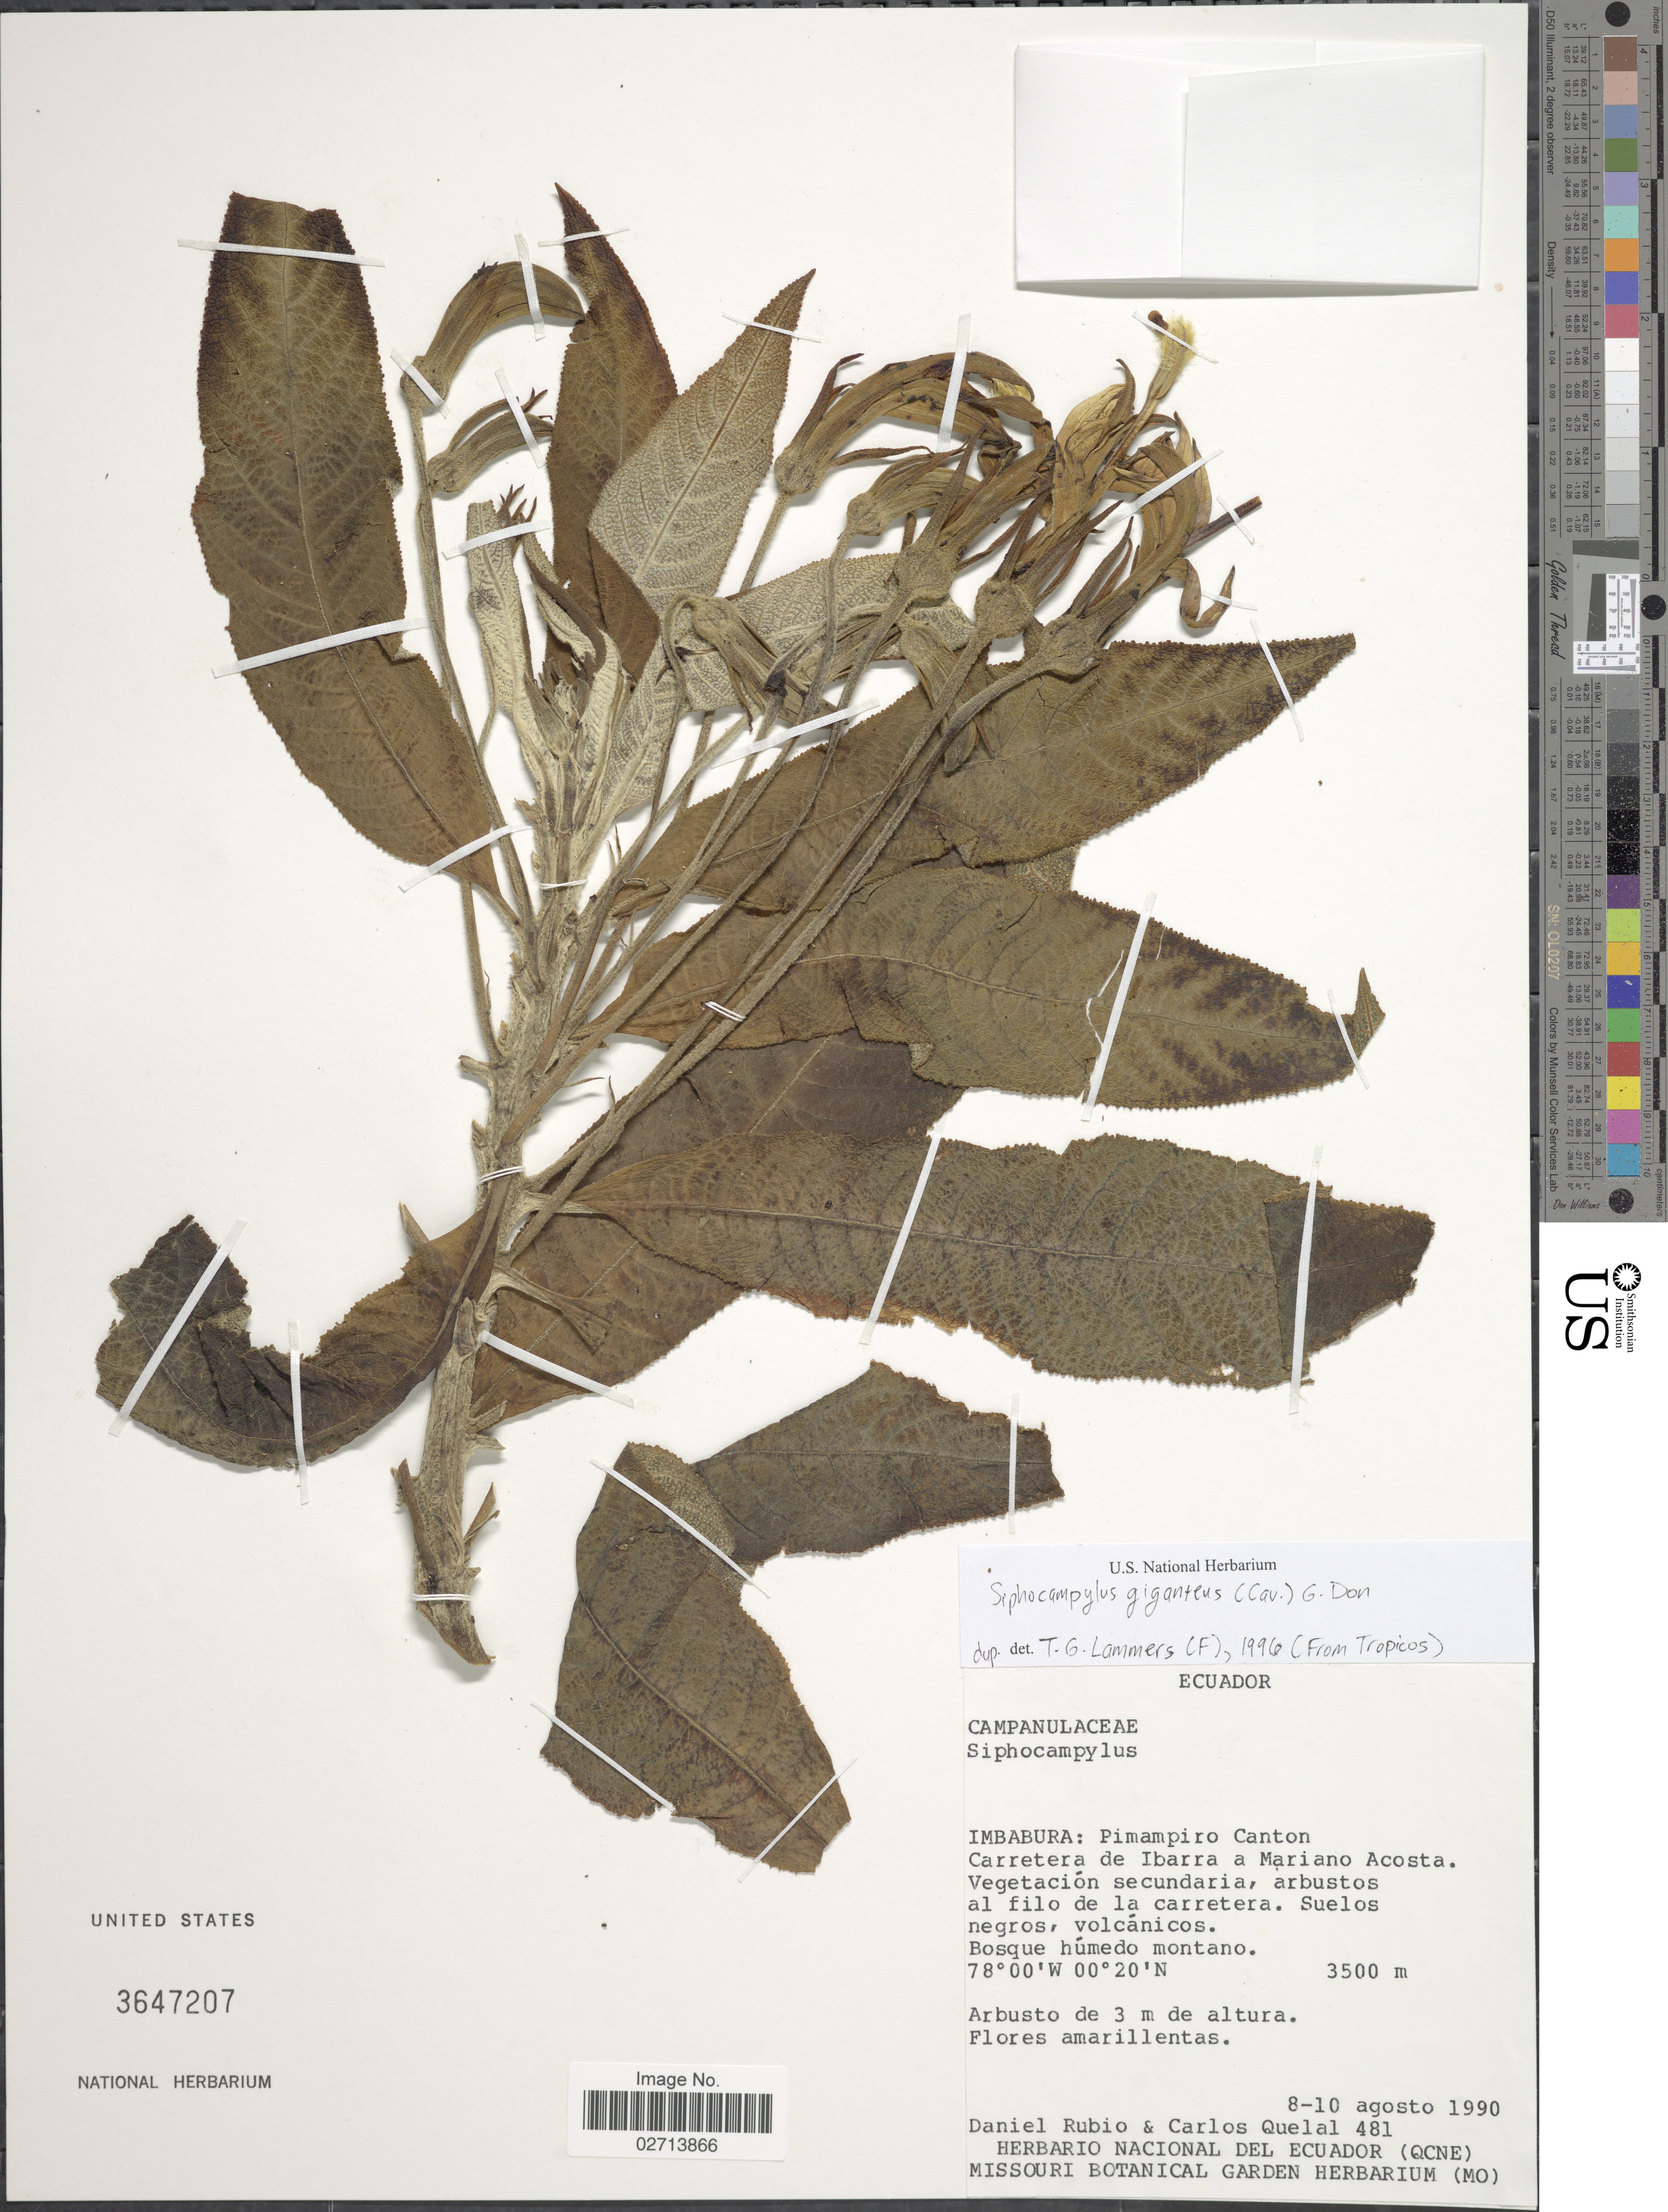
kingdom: Plantae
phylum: Tracheophyta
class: Magnoliopsida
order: Asterales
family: Campanulaceae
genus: Siphocampylus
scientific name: Siphocampylus giganteus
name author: (Cav.) G. Don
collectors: D. Rubio & C. Quelal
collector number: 481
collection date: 1990-08-08/1990-08-10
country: Ecuador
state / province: Imbabura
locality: Pimampiro Canton Carretera de Ibarra a Mariano Acosta.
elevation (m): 3500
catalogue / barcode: US 3647207